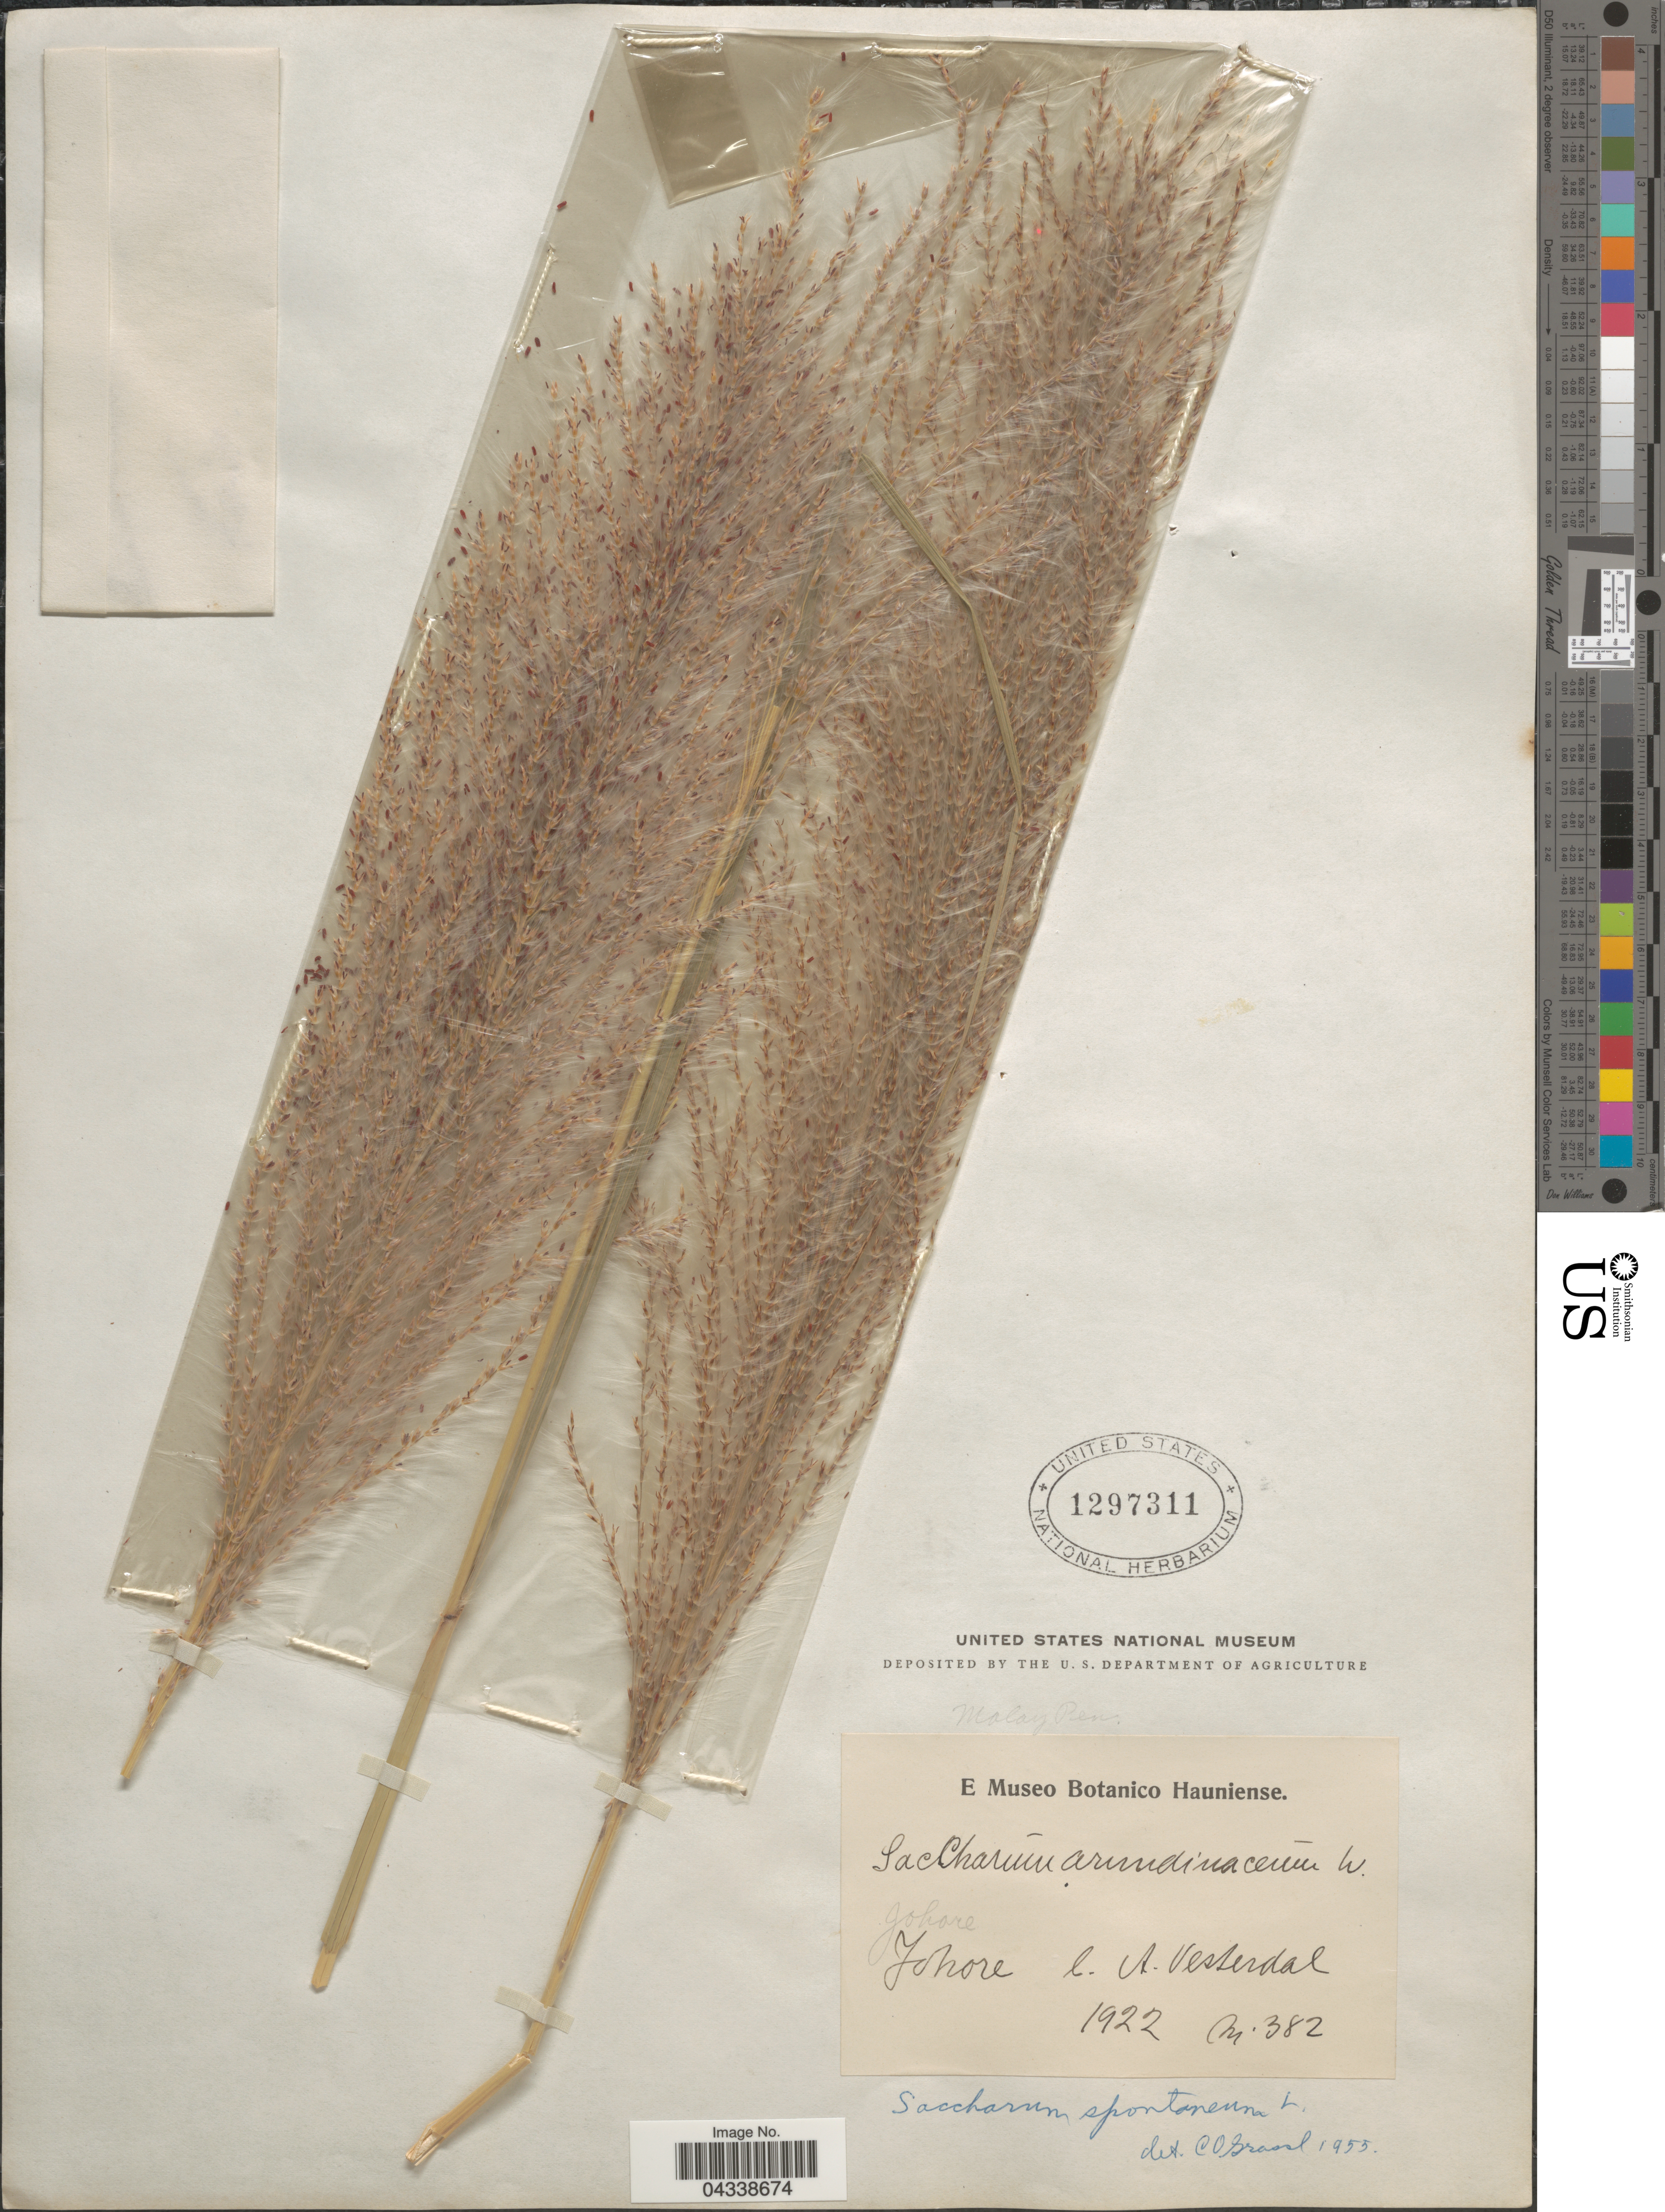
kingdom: Plantae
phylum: Tracheophyta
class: Liliopsida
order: Poales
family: Poaceae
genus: Saccharum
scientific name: Saccharum spontaneum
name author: L.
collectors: A. Vesterdal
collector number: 382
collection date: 1922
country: Malaysia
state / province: Johor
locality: Johore.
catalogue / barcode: US 1297311